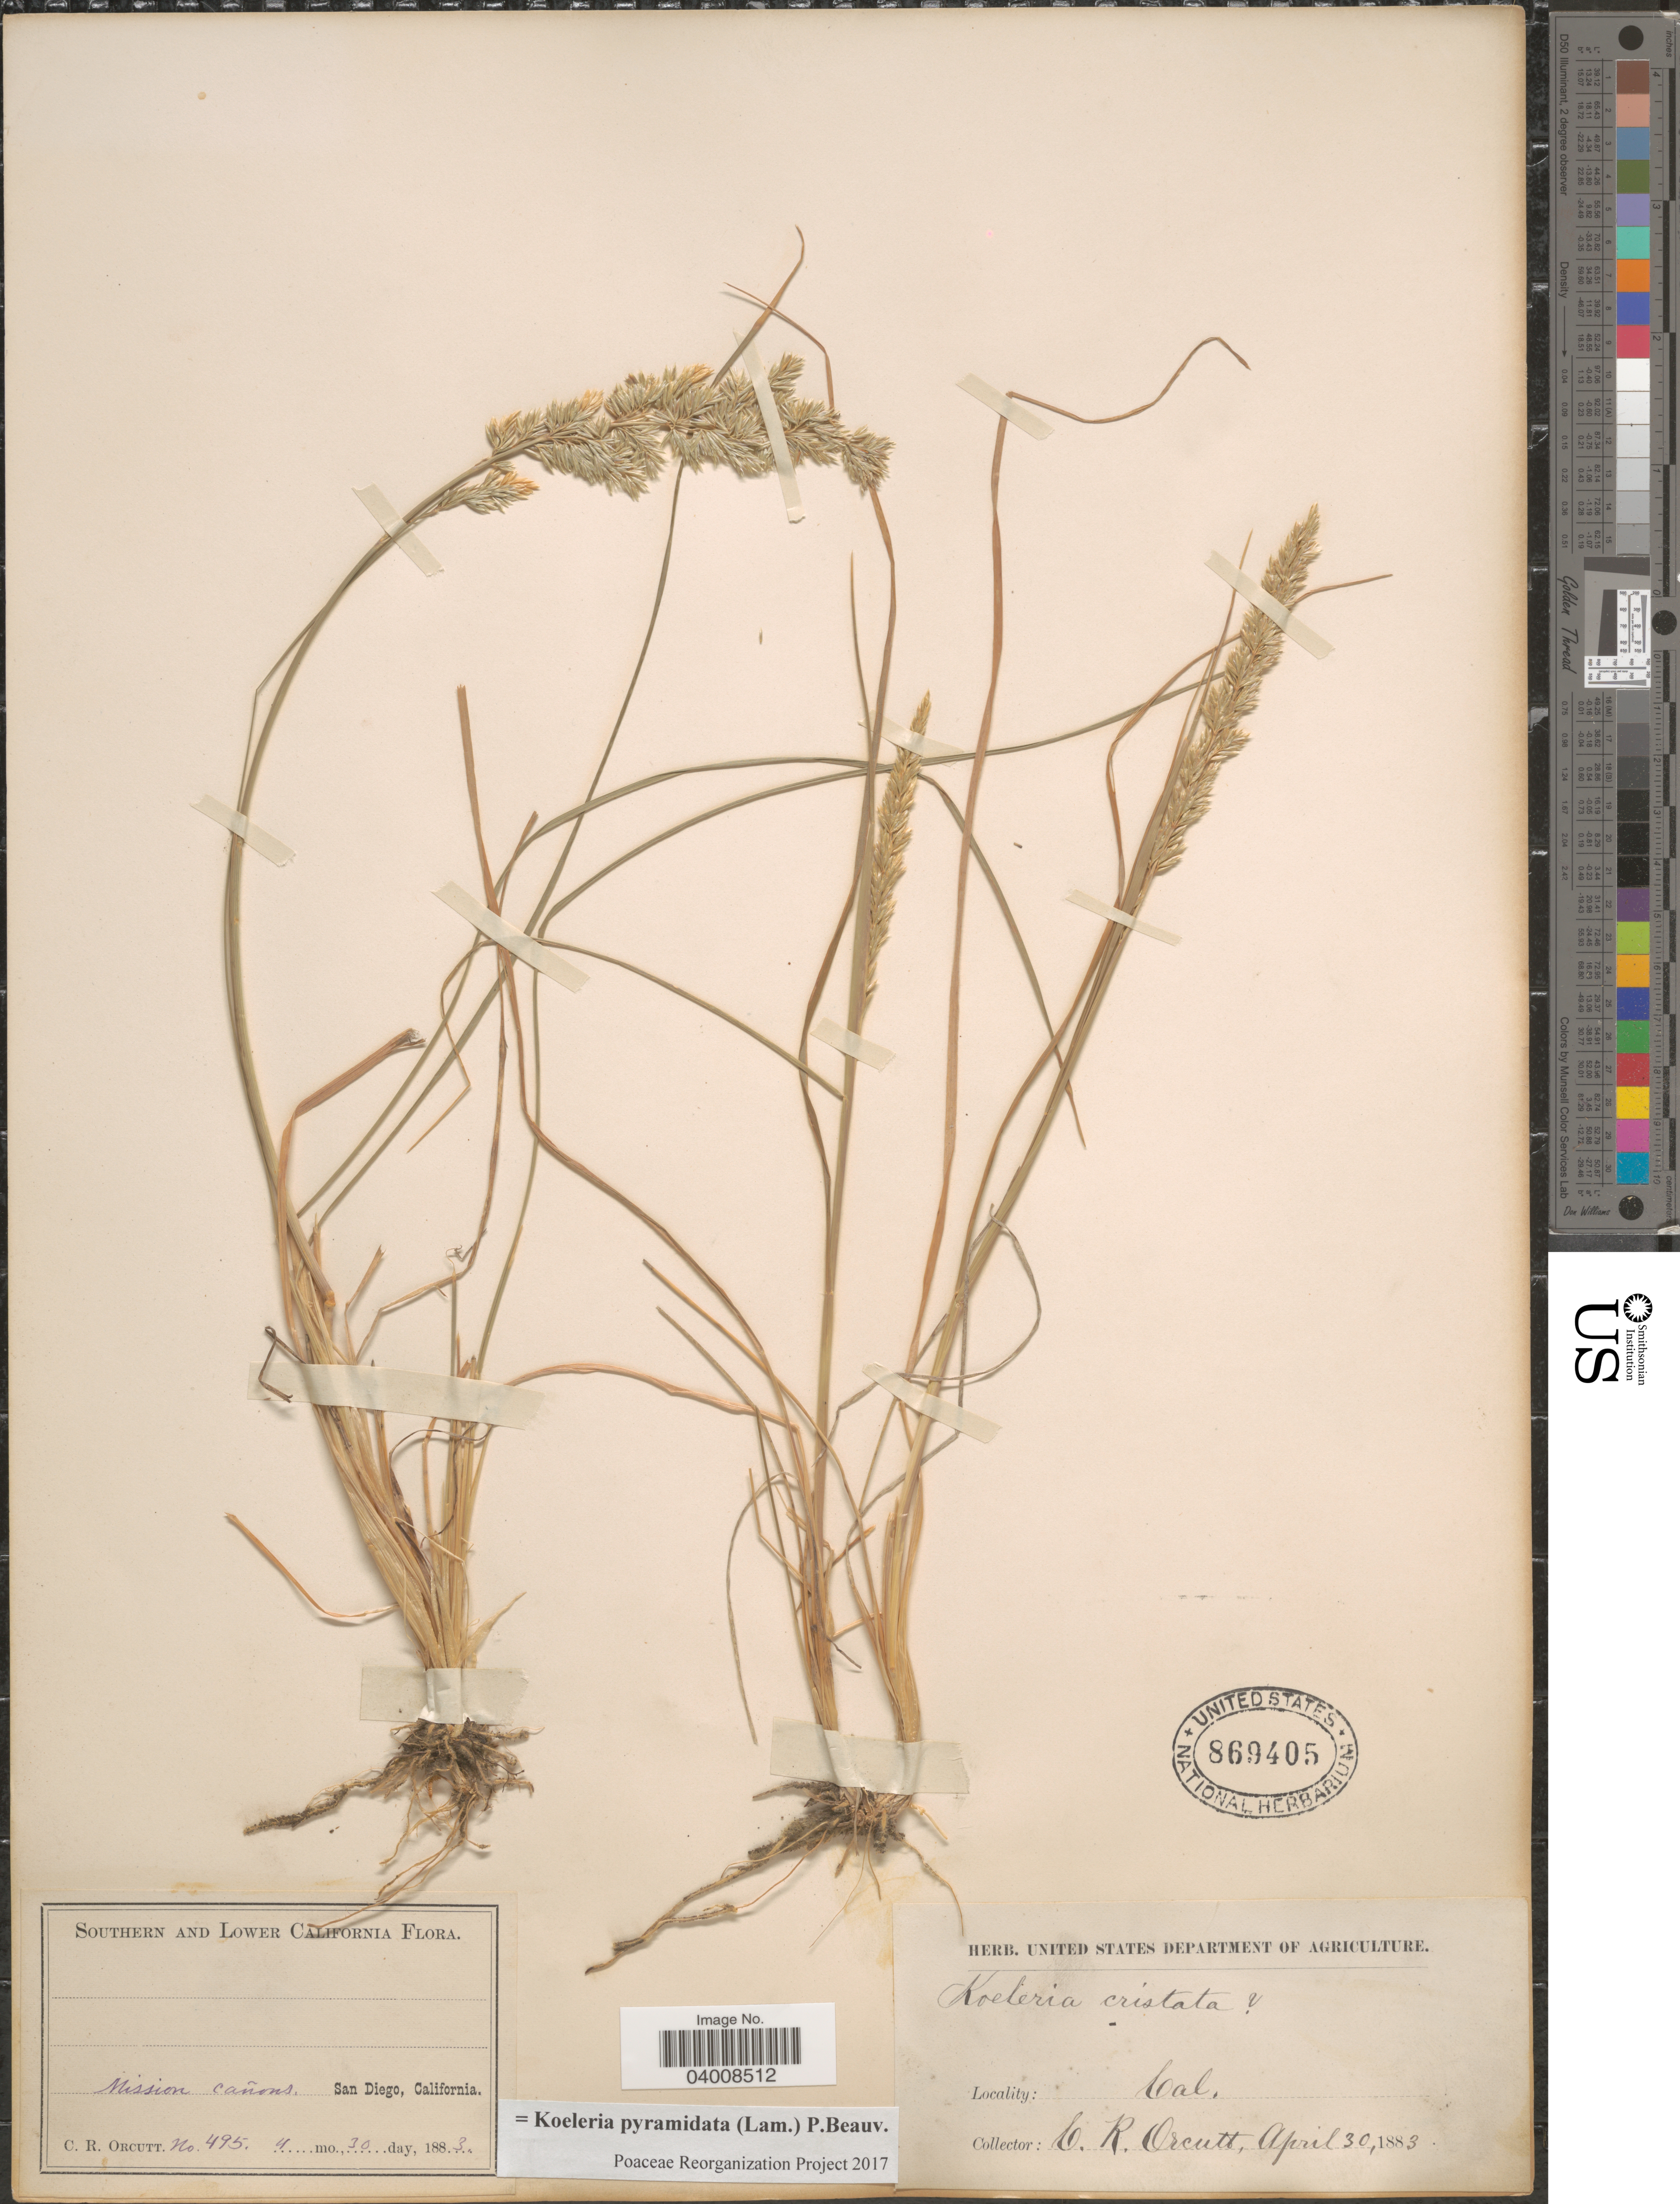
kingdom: Plantae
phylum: Tracheophyta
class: Liliopsida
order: Poales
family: Poaceae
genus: Koeleria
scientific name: Koeleria spicata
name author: (L.) Barberá et al.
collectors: C. R. Orcutt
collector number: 495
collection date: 1883-04-30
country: United States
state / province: California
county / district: San Diego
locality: Southern California. Mission Cañons, San Diego.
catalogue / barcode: US 869405